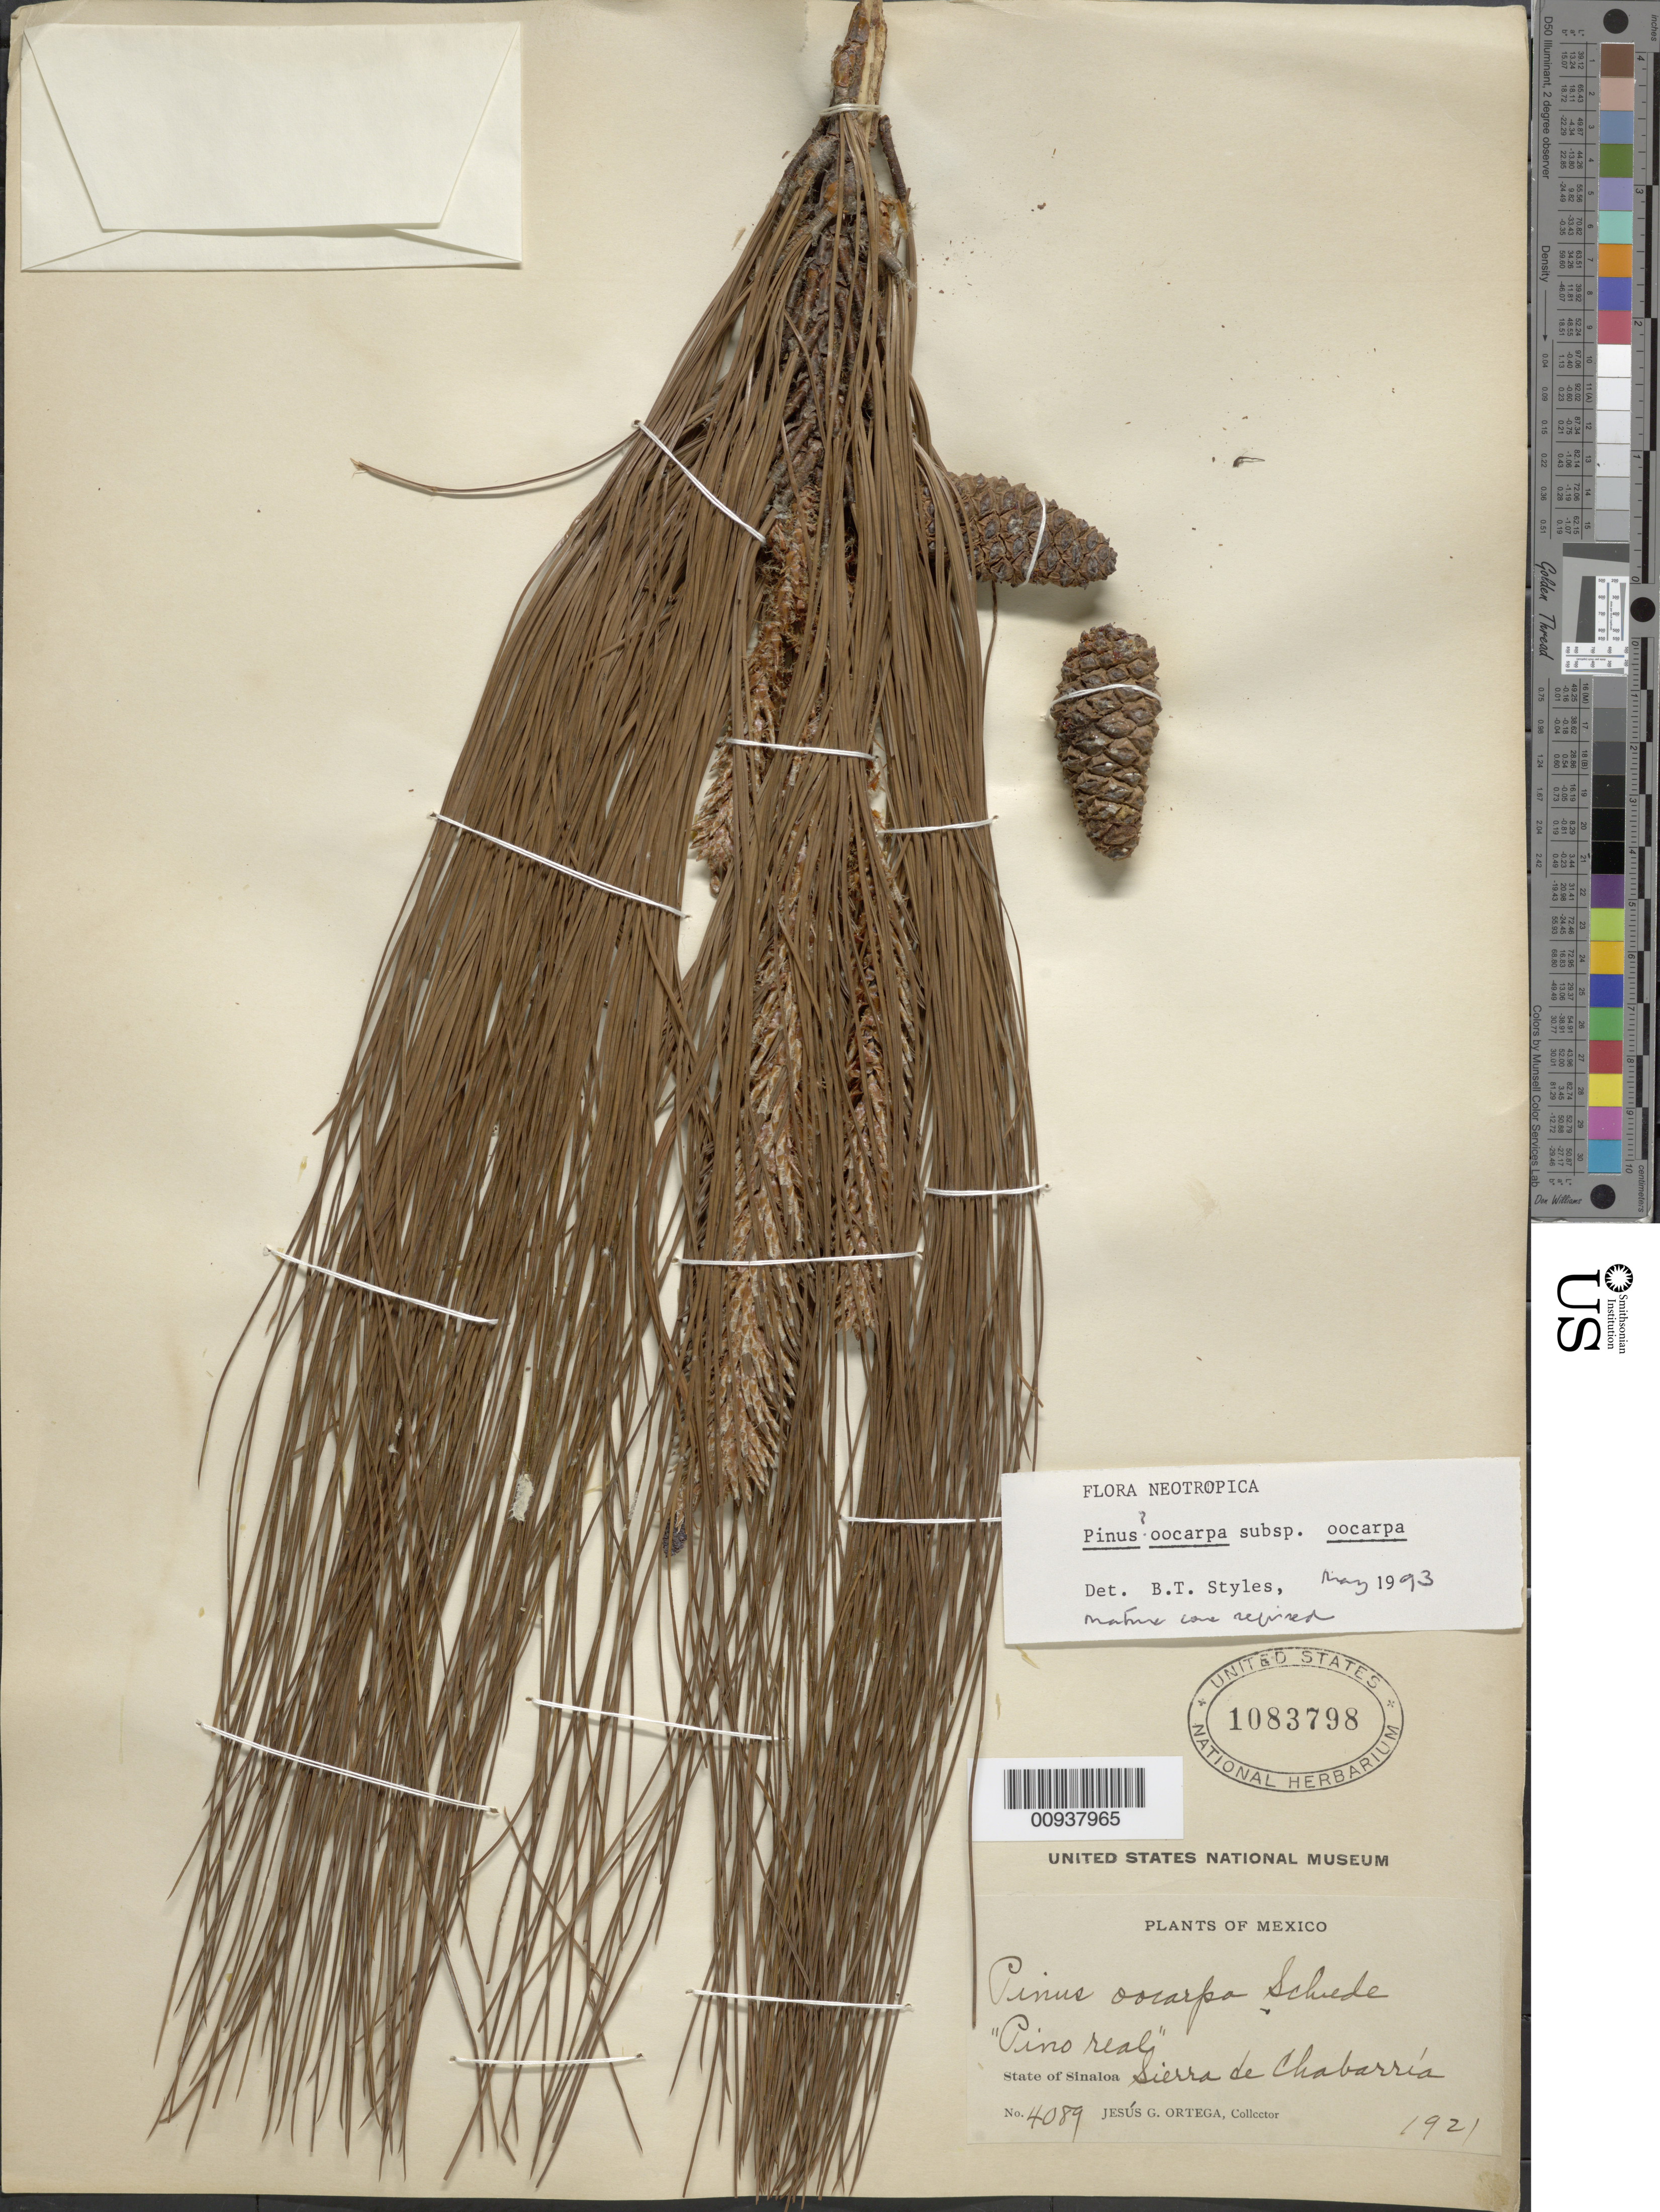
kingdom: Plantae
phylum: Tracheophyta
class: Pinopsida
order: Pinales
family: Pinaceae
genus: Pinus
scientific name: Pinus oocarpa subsp. oocarpa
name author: Schiede ex Schltdl.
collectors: J. Ortega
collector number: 4089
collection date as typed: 1921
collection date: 1921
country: Mexico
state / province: Sinaloa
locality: Sierra de Chabarría.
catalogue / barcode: US 1083798